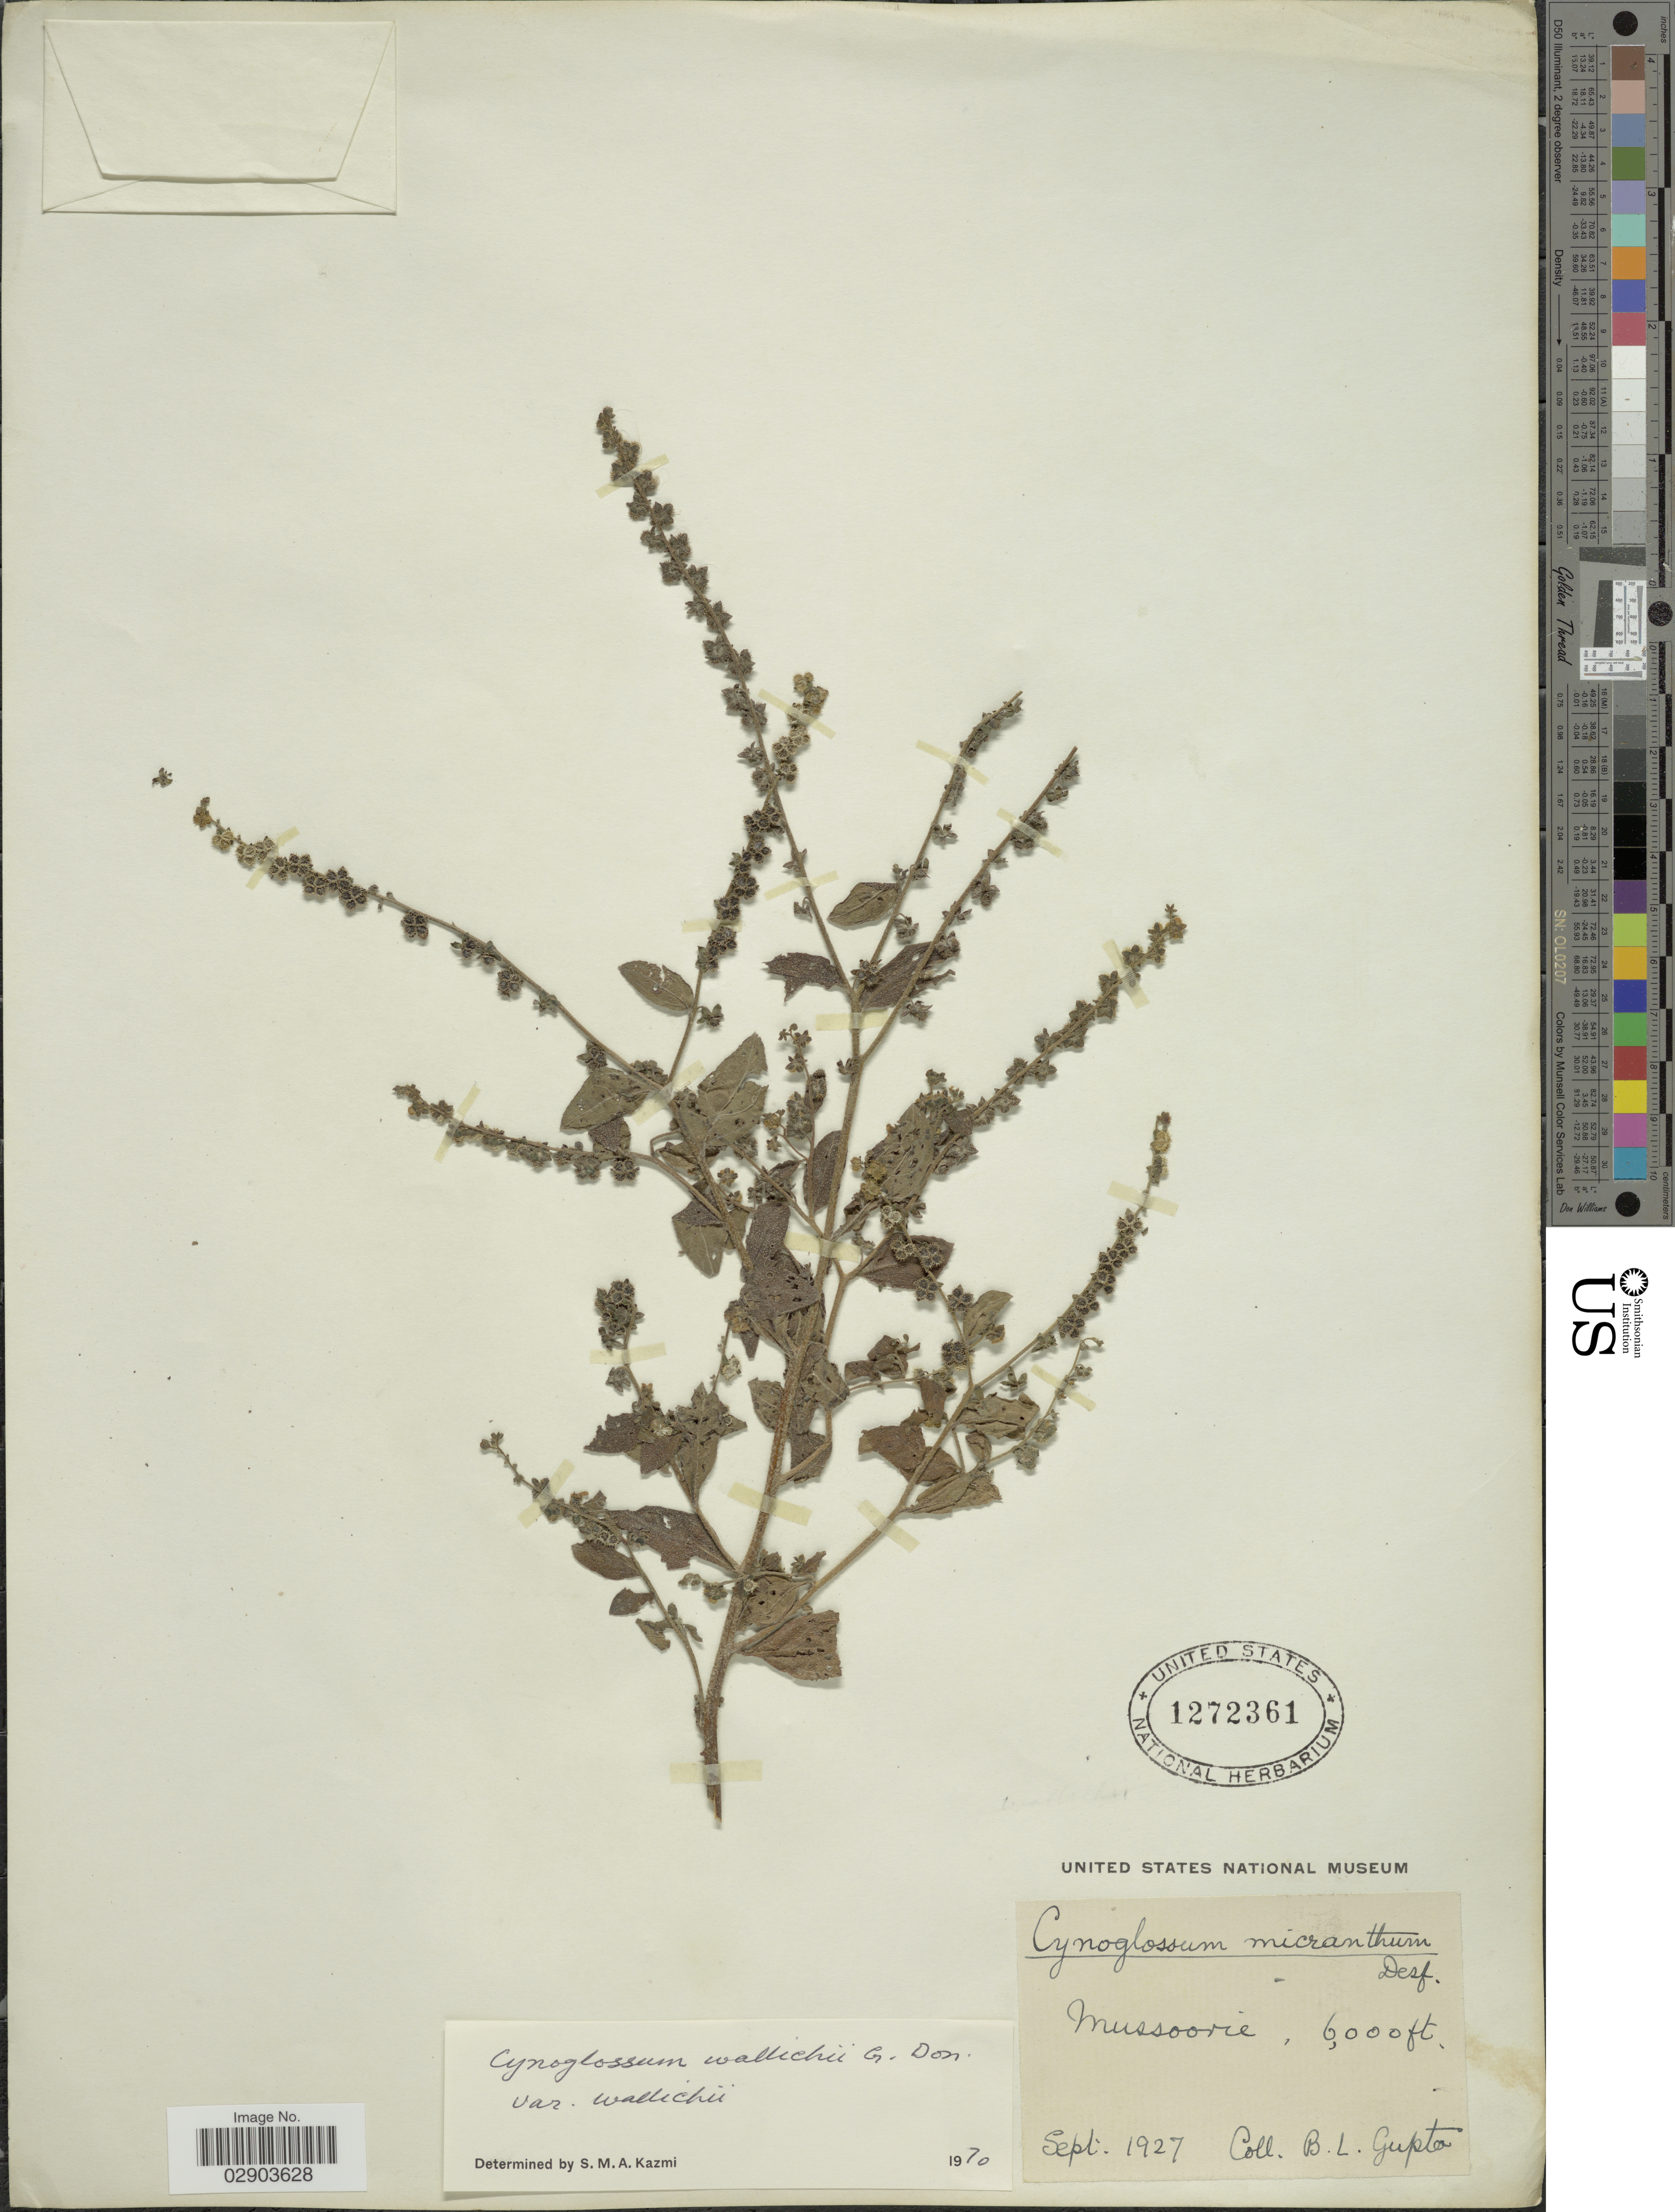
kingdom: Plantae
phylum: Tracheophyta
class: Magnoliopsida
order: Boraginales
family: Boraginaceae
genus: Cynoglossum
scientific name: Cynoglossum wallichii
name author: G. Don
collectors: B. L. Gupta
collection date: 1927-09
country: India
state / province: Uttarakhand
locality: Mussoorie.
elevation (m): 1829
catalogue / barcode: US 1272361